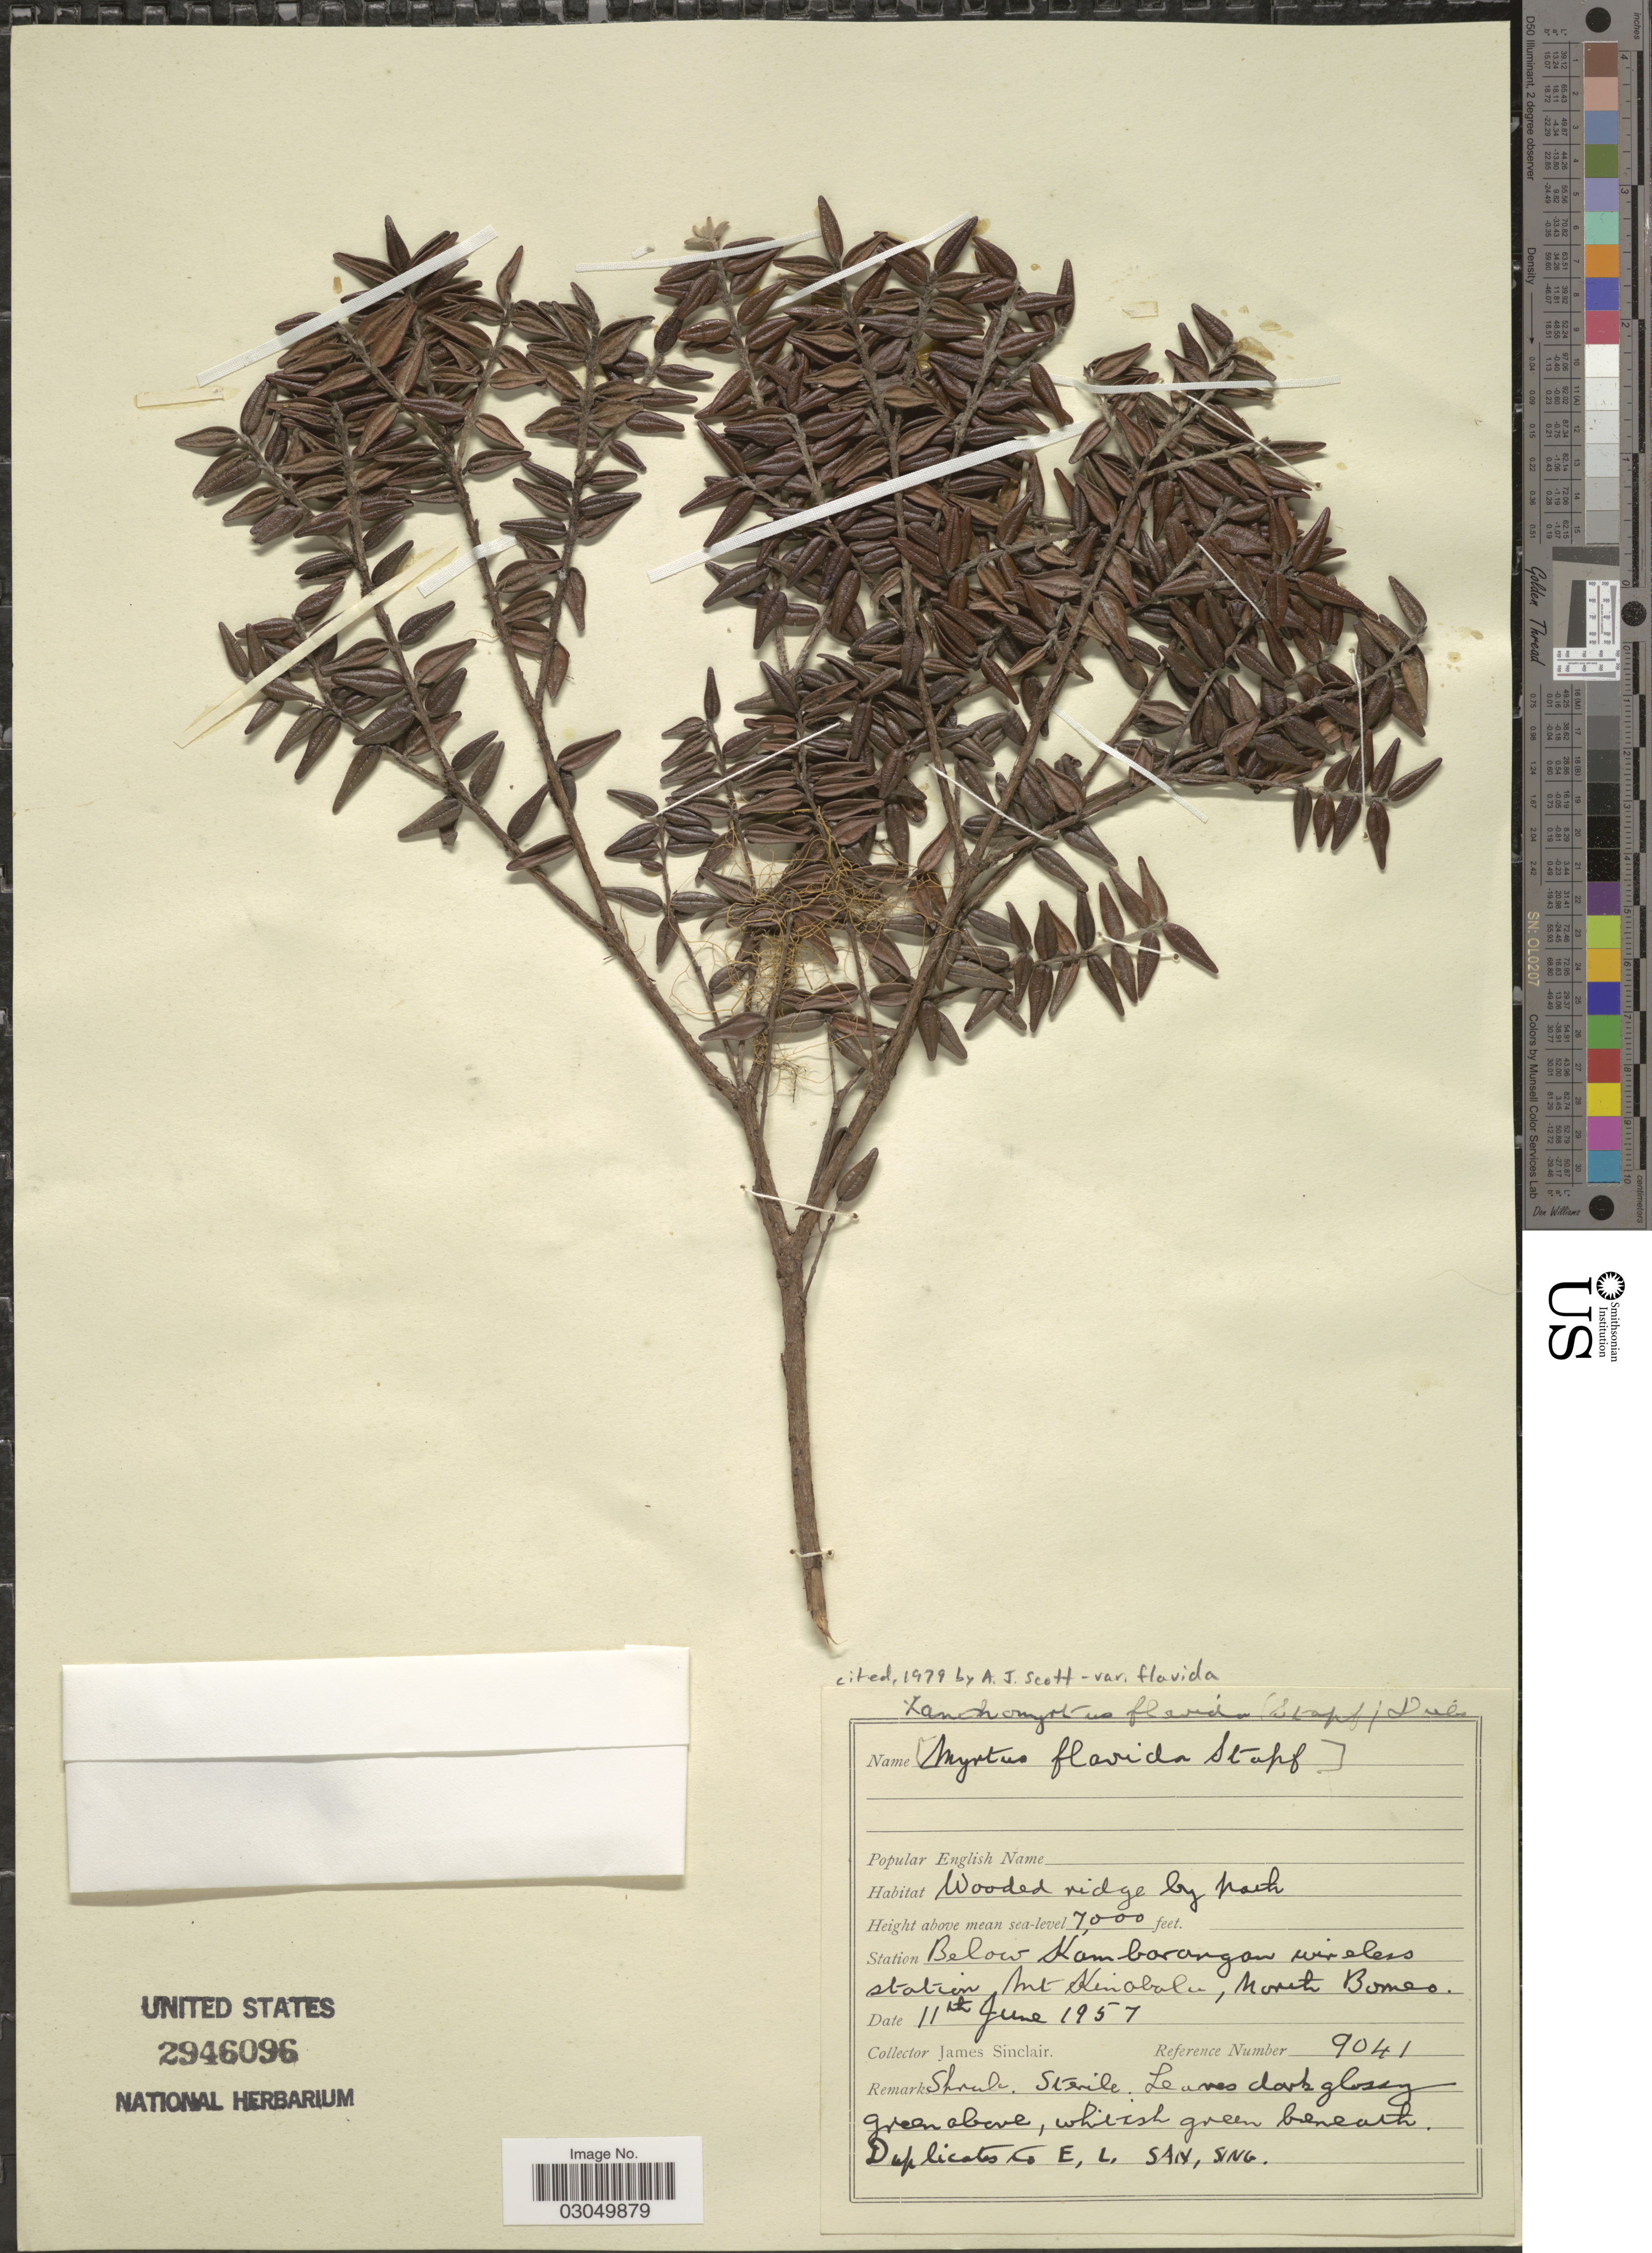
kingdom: Plantae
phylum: Tracheophyta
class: Magnoliopsida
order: Myrtales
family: Myrtaceae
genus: Xanthomyrtus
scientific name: Xanthomyrtus flavida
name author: (Stapf) Diels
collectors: J. Sinclair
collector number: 9041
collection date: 1957-06-11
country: Malaysia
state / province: Sabah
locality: Station Below Kambarangan wireless station, Mt Kinabalu, North Borneo.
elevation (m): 2134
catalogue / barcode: US 2946096